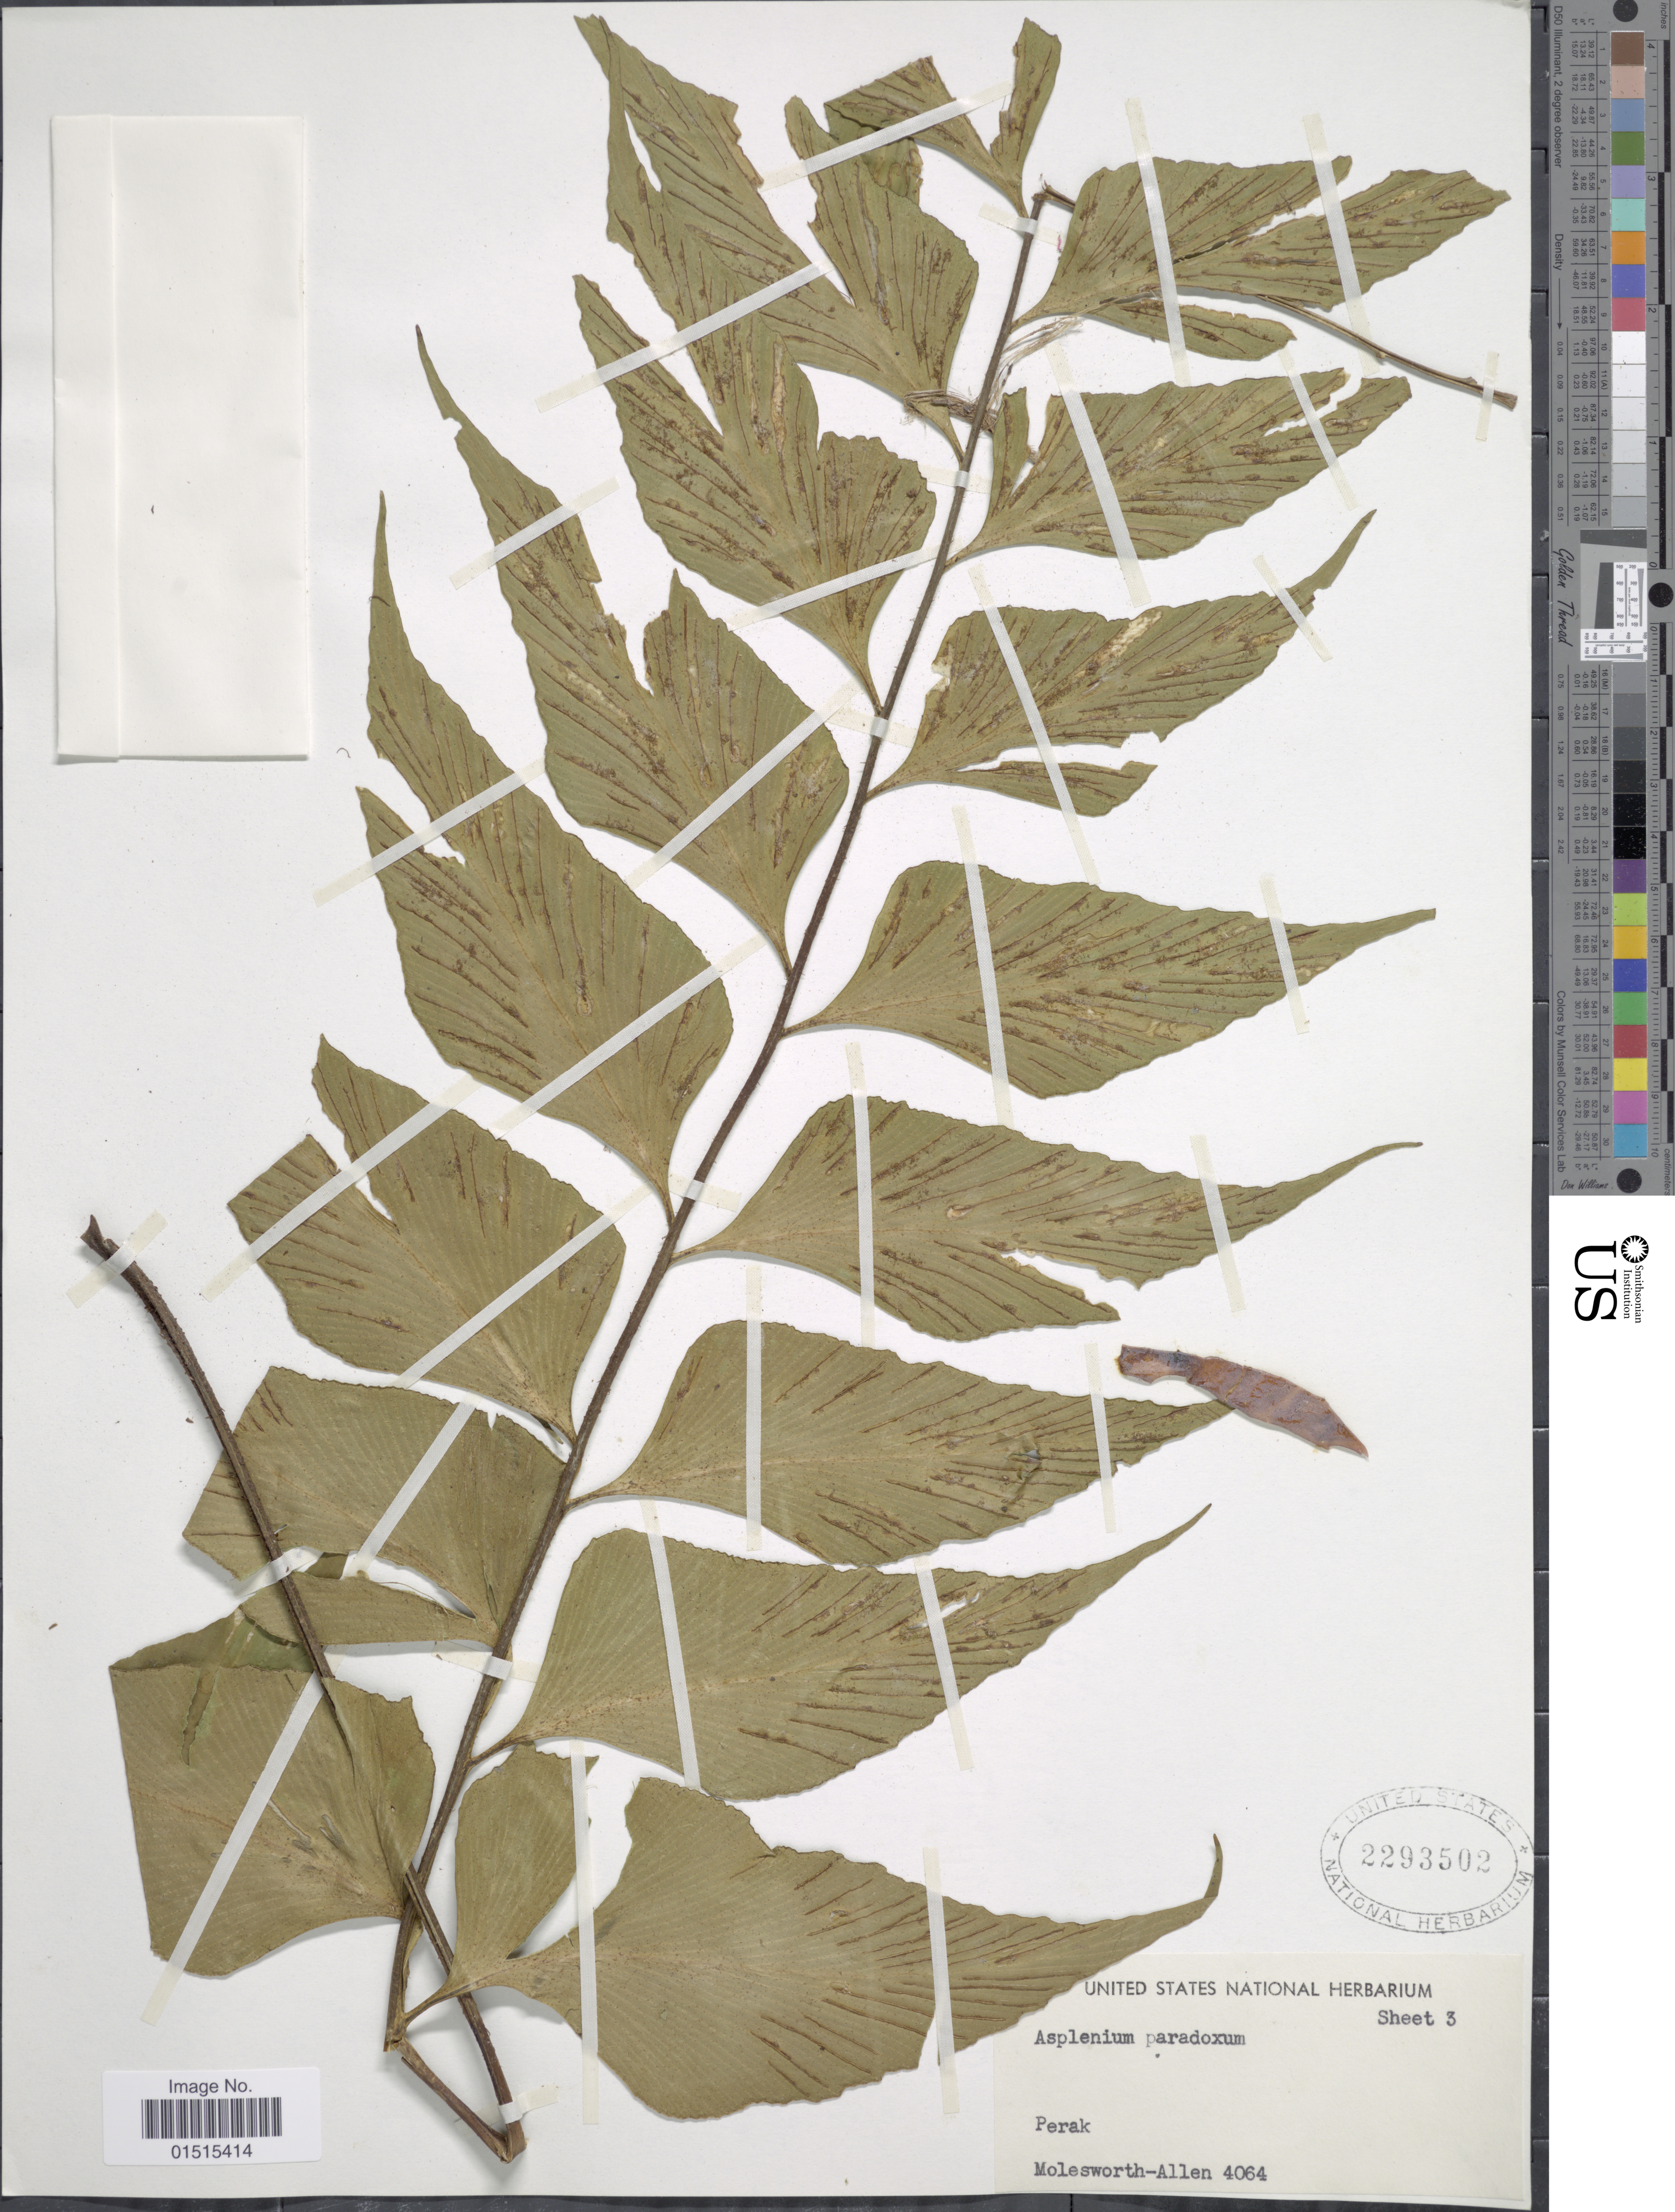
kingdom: Plantae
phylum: Tracheophyta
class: Polypodiopsida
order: Polypodiales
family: Aspleniaceae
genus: Asplenium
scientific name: Asplenium paradoxum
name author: Blume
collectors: B. E. G. Molesworth-Allen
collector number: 4064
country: Malaysia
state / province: Perak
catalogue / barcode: US 2293502